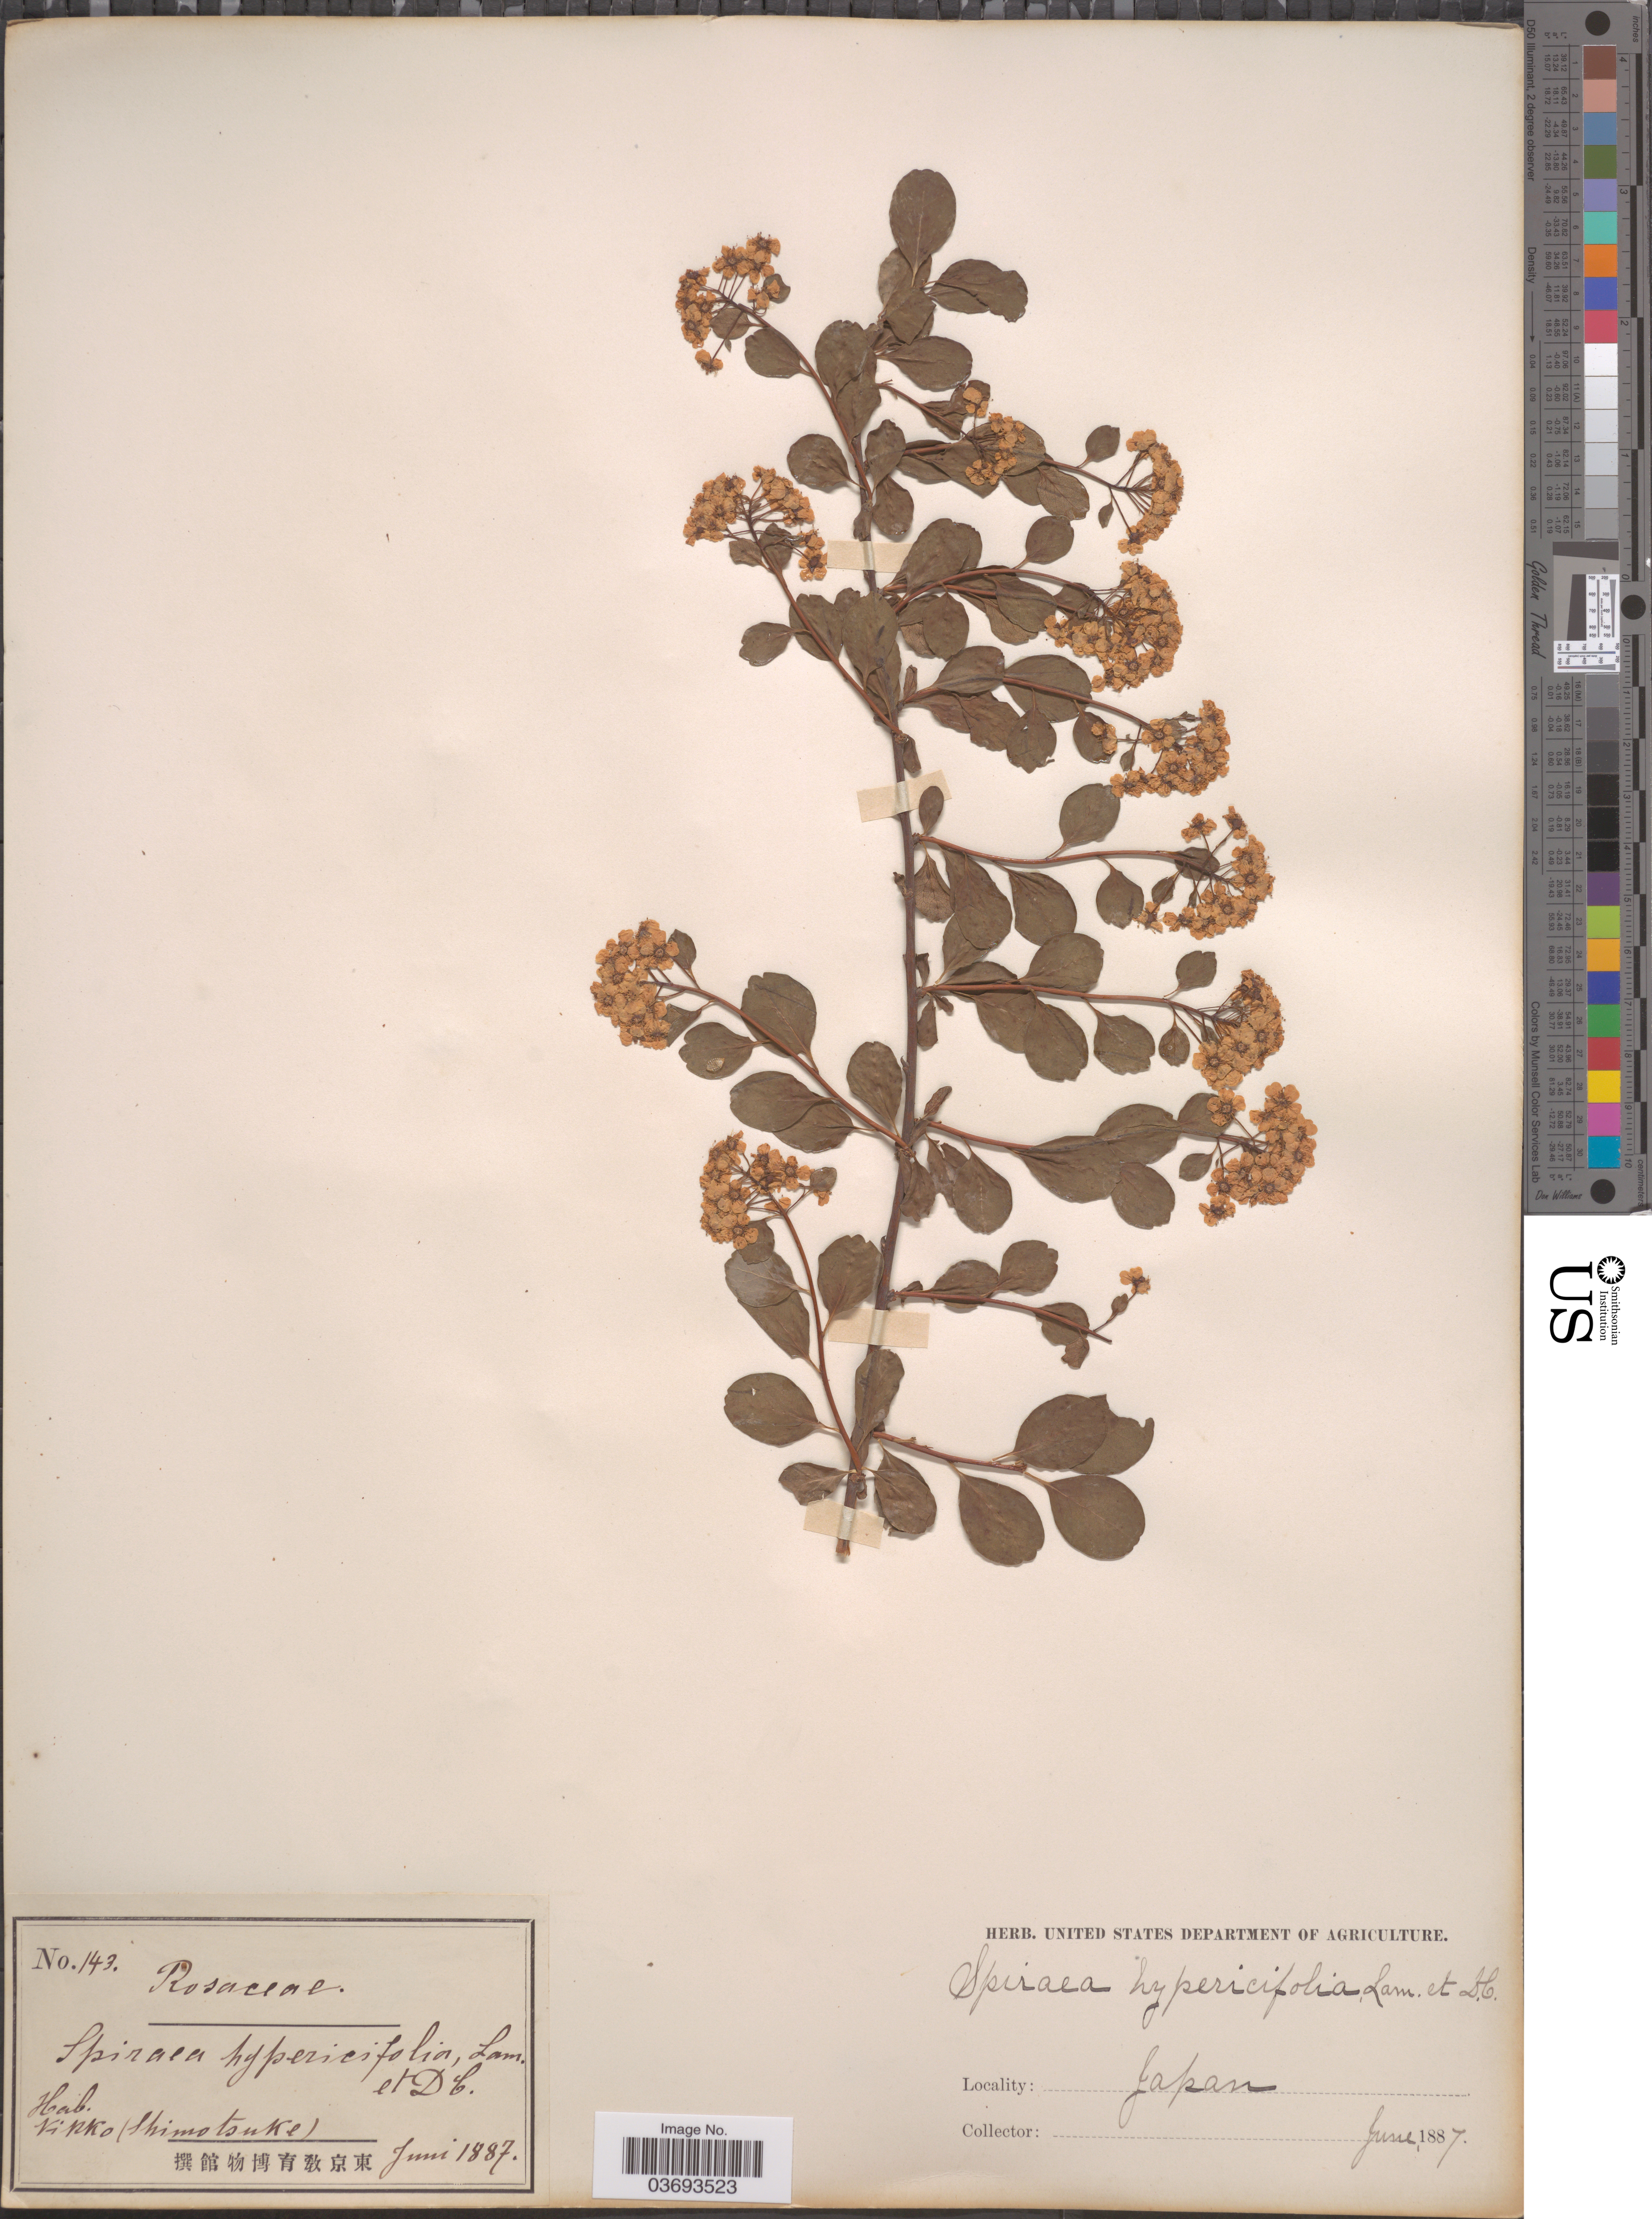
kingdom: Plantae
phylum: Tracheophyta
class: Magnoliopsida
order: Rosales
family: Rosaceae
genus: Spiraea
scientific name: Spiraea hypericifolia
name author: L.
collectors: ex herb. U. S. Department of Agriculture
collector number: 143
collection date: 1887-06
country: Japan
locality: Nikko (Shimotsuke).